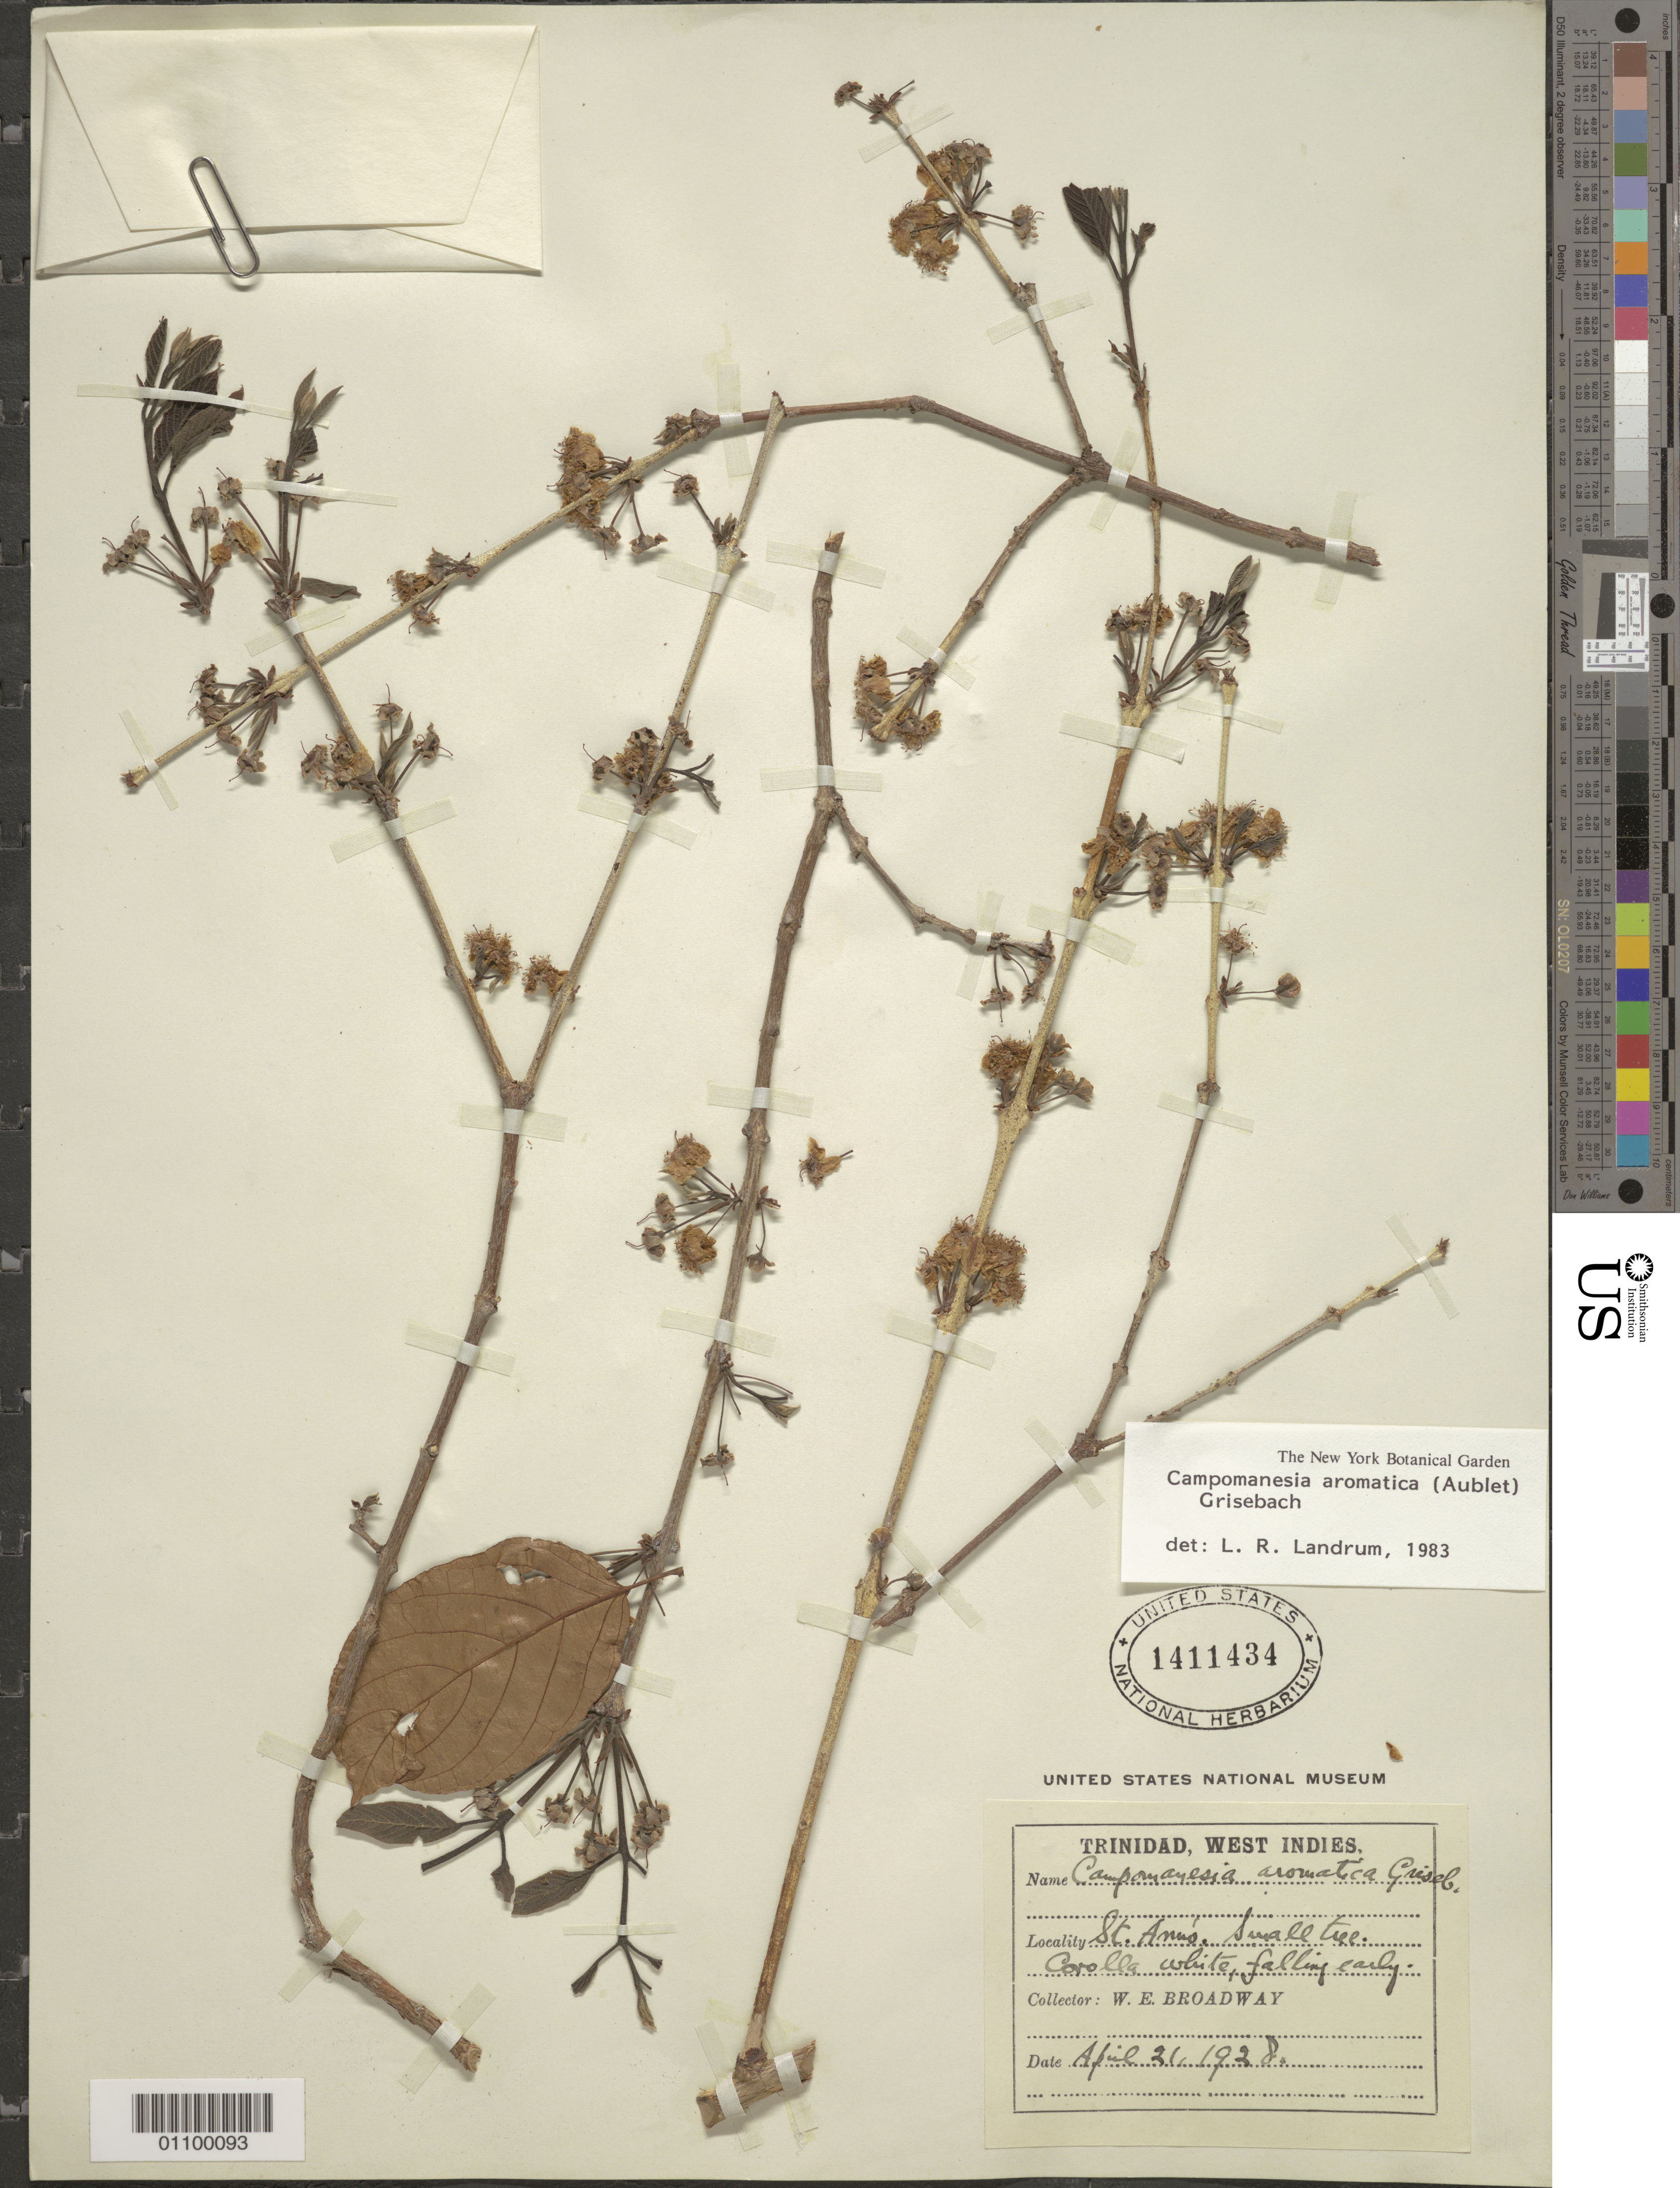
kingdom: Plantae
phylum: Tracheophyta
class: Magnoliopsida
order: Myrtales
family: Myrtaceae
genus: Campomanesia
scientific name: Campomanesia aromatica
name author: (Aubl.) Griseb.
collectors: W. E. Broadway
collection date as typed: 21 Apr 1928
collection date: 1928-04-21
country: Trinidad and Tobago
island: Trinidad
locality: St. Ann's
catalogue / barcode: US 1411434